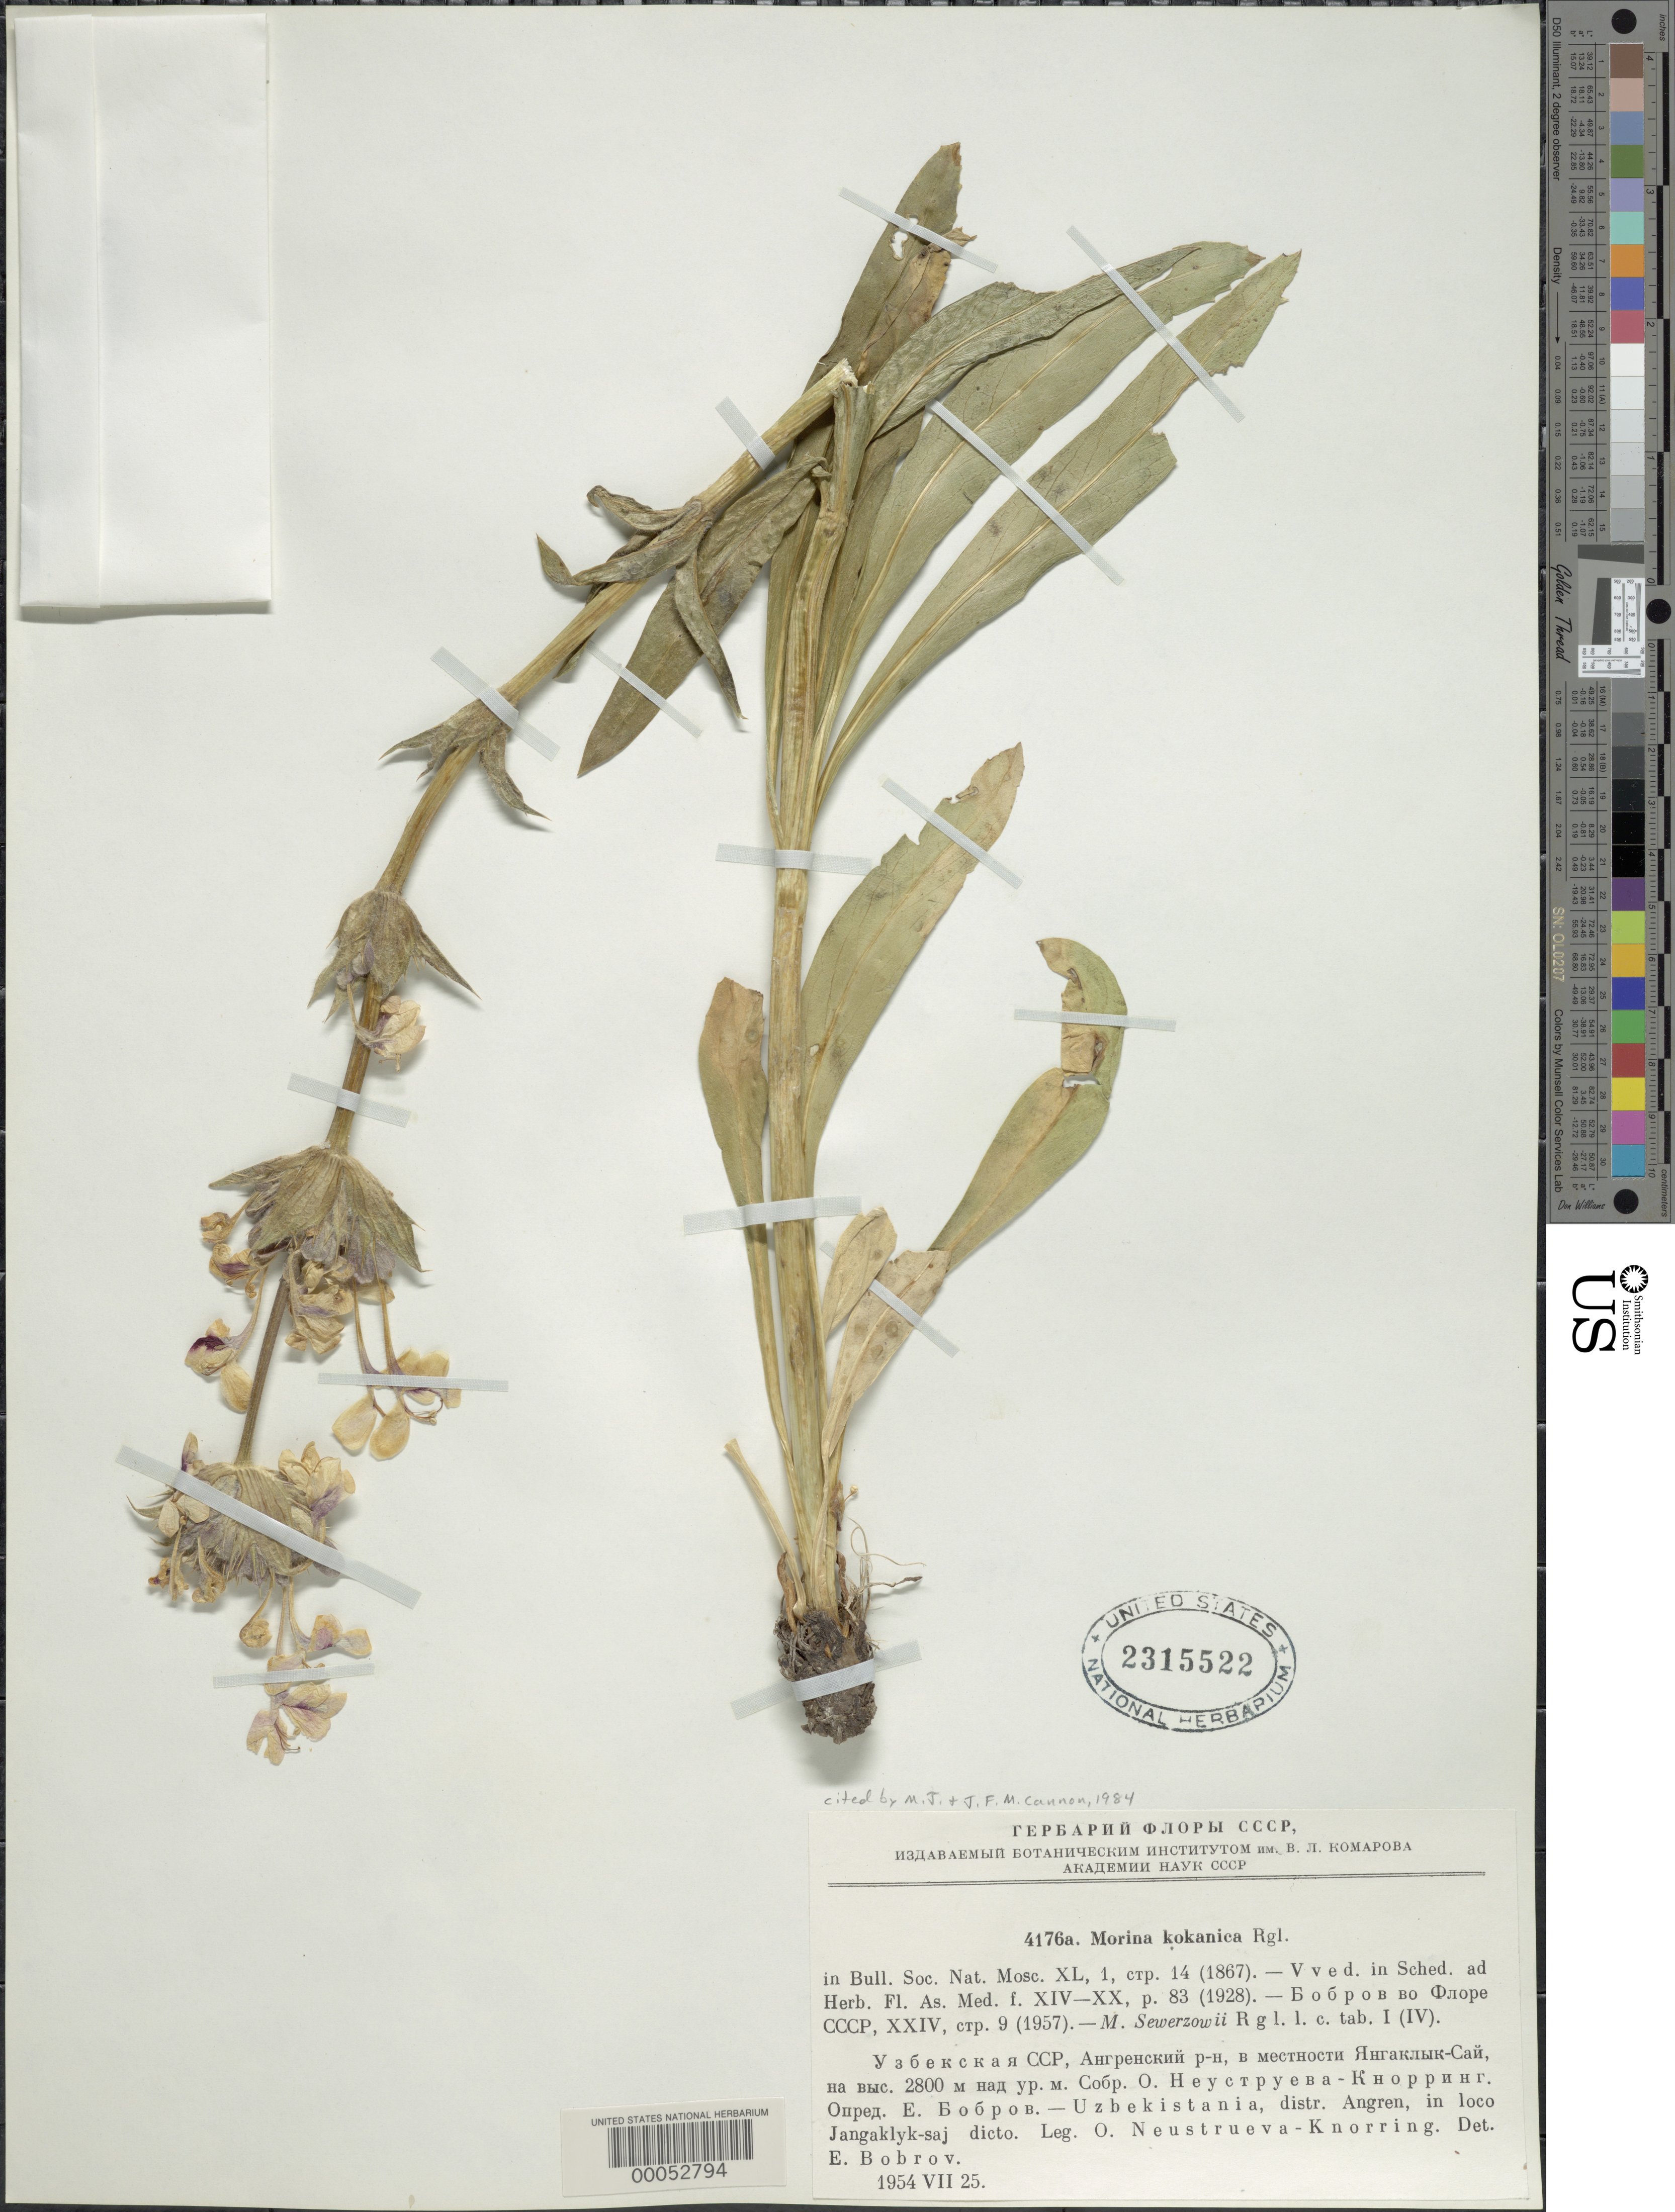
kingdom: Plantae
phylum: Tracheophyta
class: Magnoliopsida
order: Dipsacales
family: Caprifoliaceae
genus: Morina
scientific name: Morina kokanica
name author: Regel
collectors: O. Neustrueva-Knorring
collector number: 4176a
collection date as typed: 25 Jul 1954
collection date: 1954-07-25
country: Uzbekistan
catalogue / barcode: US 2315522